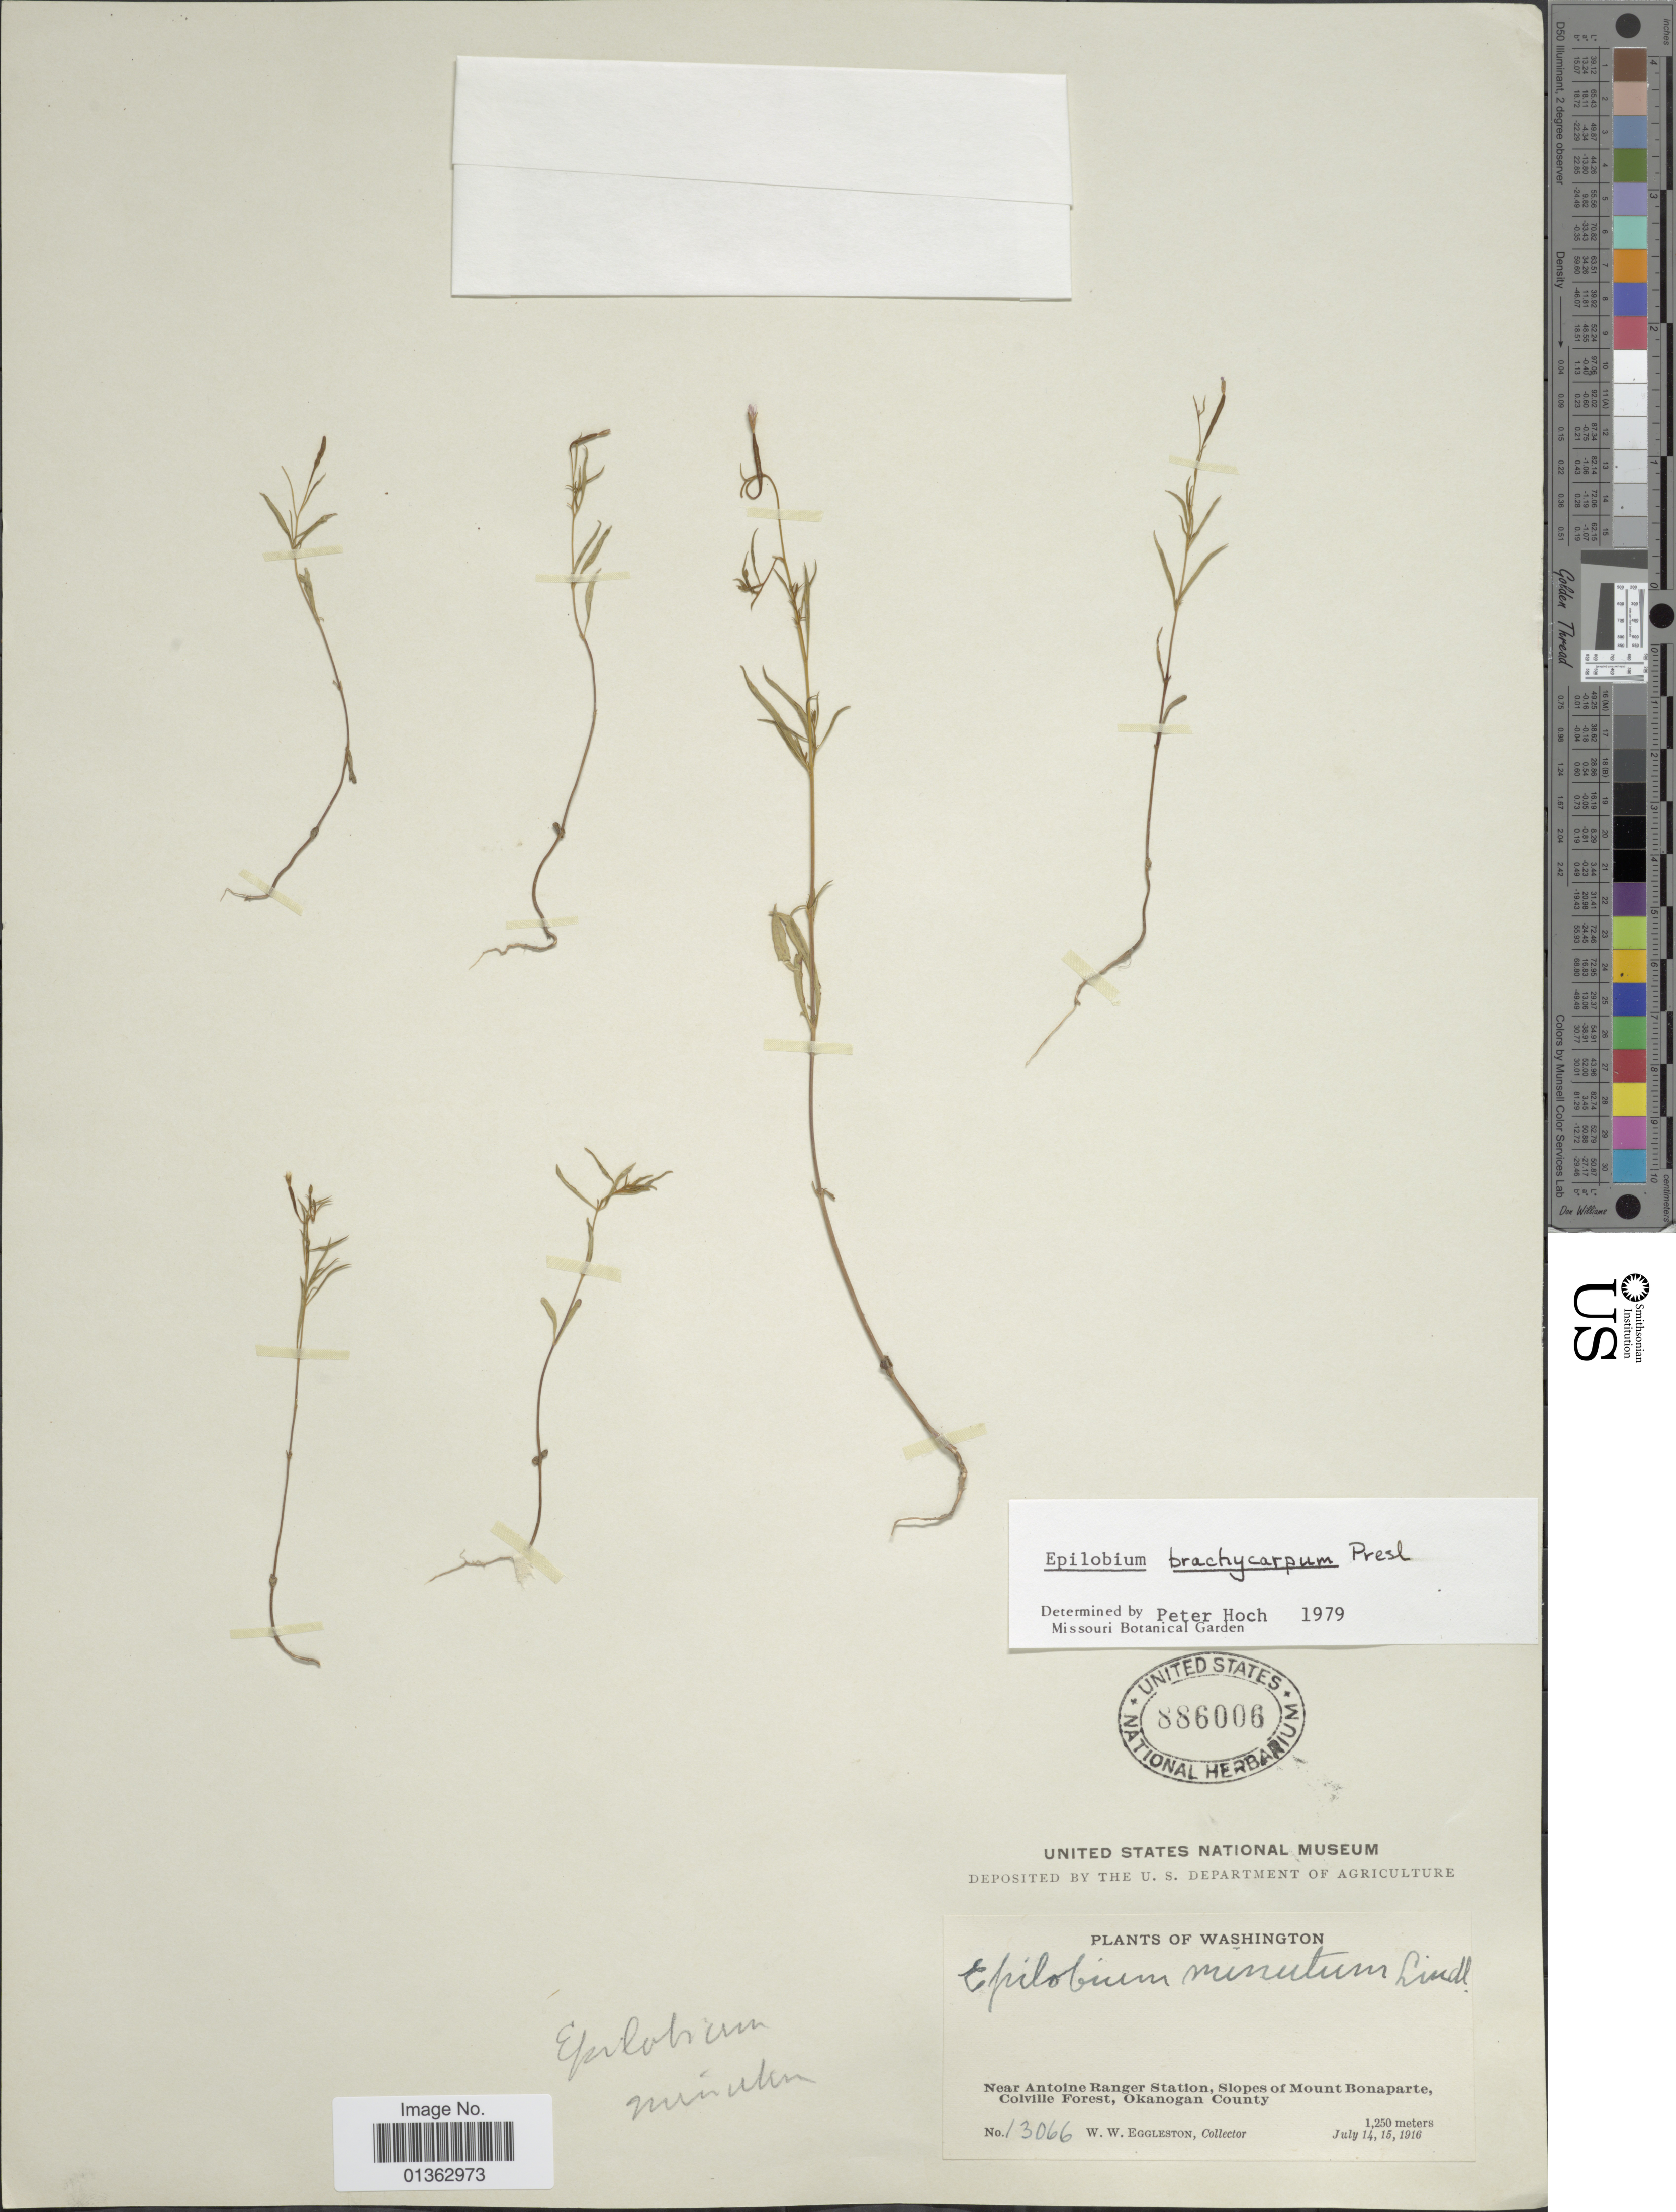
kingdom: Plantae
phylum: Tracheophyta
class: Magnoliopsida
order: Myrtales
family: Onagraceae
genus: Epilobium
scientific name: Epilobium brachycarpum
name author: C. Presl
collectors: W. W. Eggleston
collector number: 13066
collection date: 1916-07-14/1916-07-15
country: United States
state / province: Washington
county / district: Okanogan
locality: Near Antoine Ranger Station, Slopes of Mount Bonaparte, Colville Forest, Okanogan County.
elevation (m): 1250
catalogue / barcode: US 886006